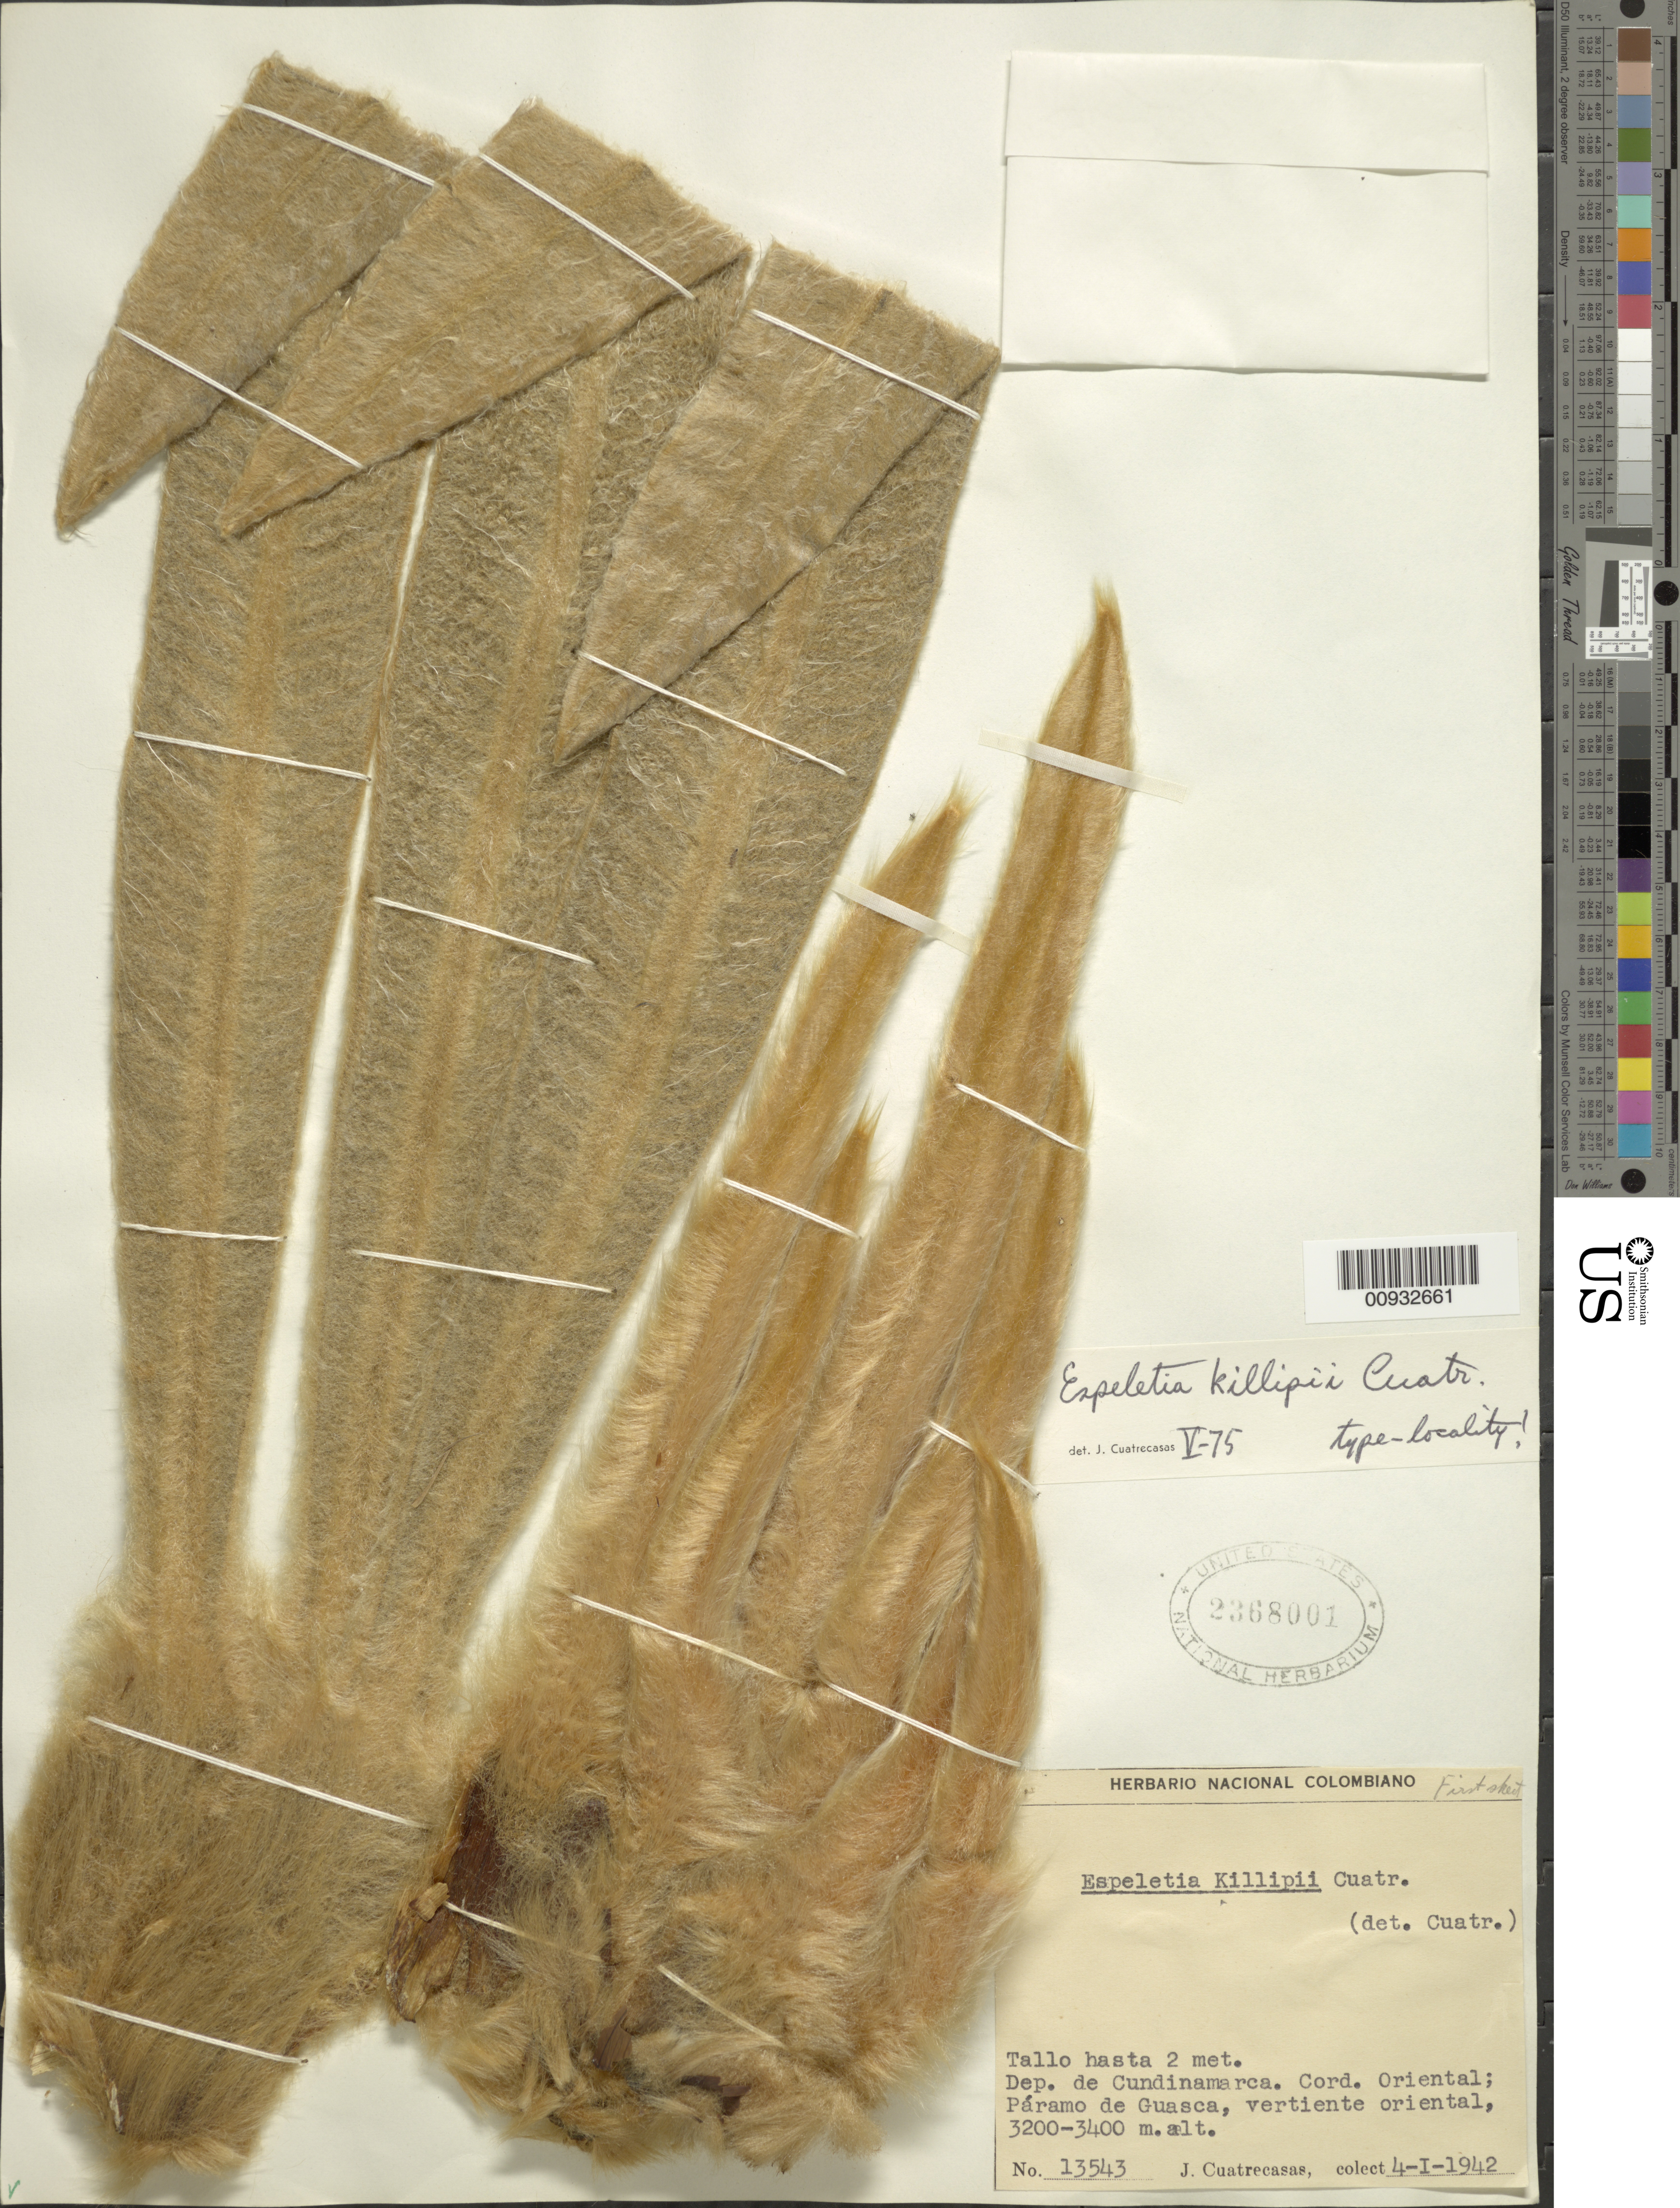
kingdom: Plantae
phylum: Tracheophyta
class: Magnoliopsida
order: Asterales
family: Asteraceae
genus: Espeletia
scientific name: Espeletia killipii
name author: Cuatrec.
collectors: J. Cuatrecasas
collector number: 13543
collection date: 1942-01-04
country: Colombia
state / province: Cundinamarca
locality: Páramo de Guasca. Vertiente Oriental, Cordillera Oriental.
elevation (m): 3200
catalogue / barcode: US 2368001